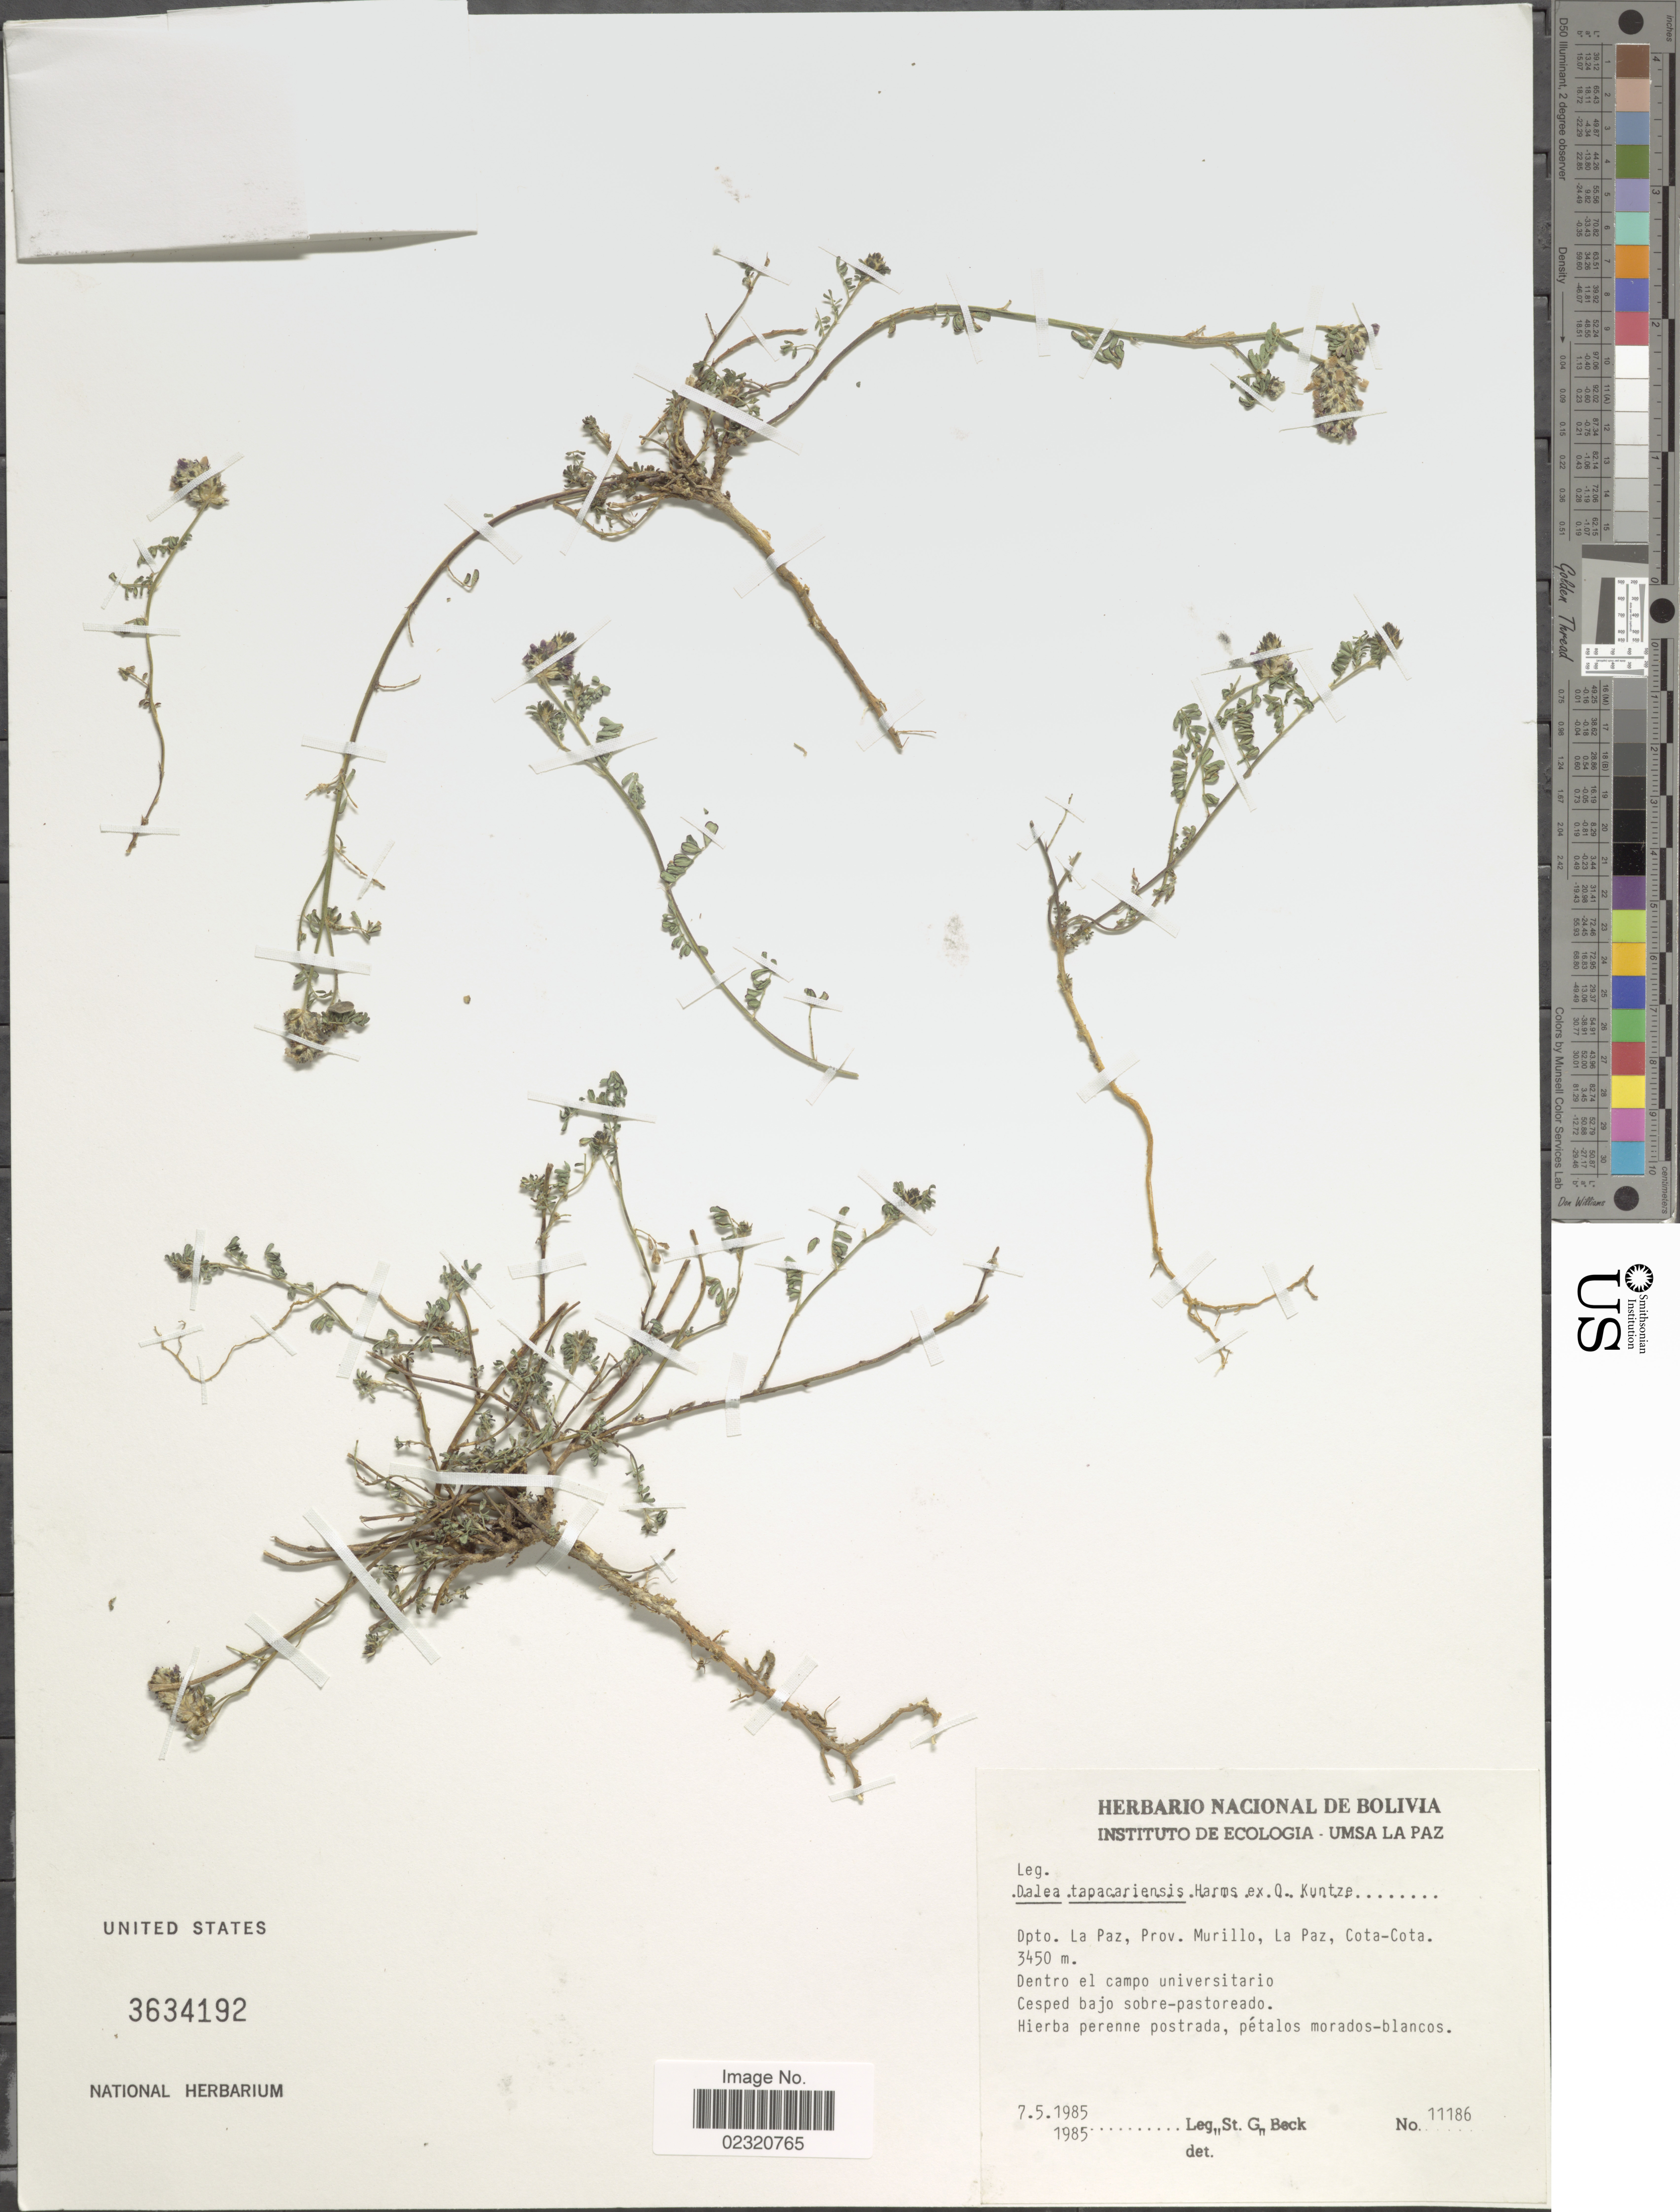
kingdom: Plantae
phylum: Tracheophyta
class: Magnoliopsida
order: Fabales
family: Fabaceae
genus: Dalea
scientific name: Dalea tapacariensis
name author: Harms in Kuntze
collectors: S. G. Beck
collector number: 11186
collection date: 1985-05-07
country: Bolivia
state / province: La Paz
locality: Prov. Murillo, La Paz, Cota-Cota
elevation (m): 3450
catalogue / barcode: US 3634192